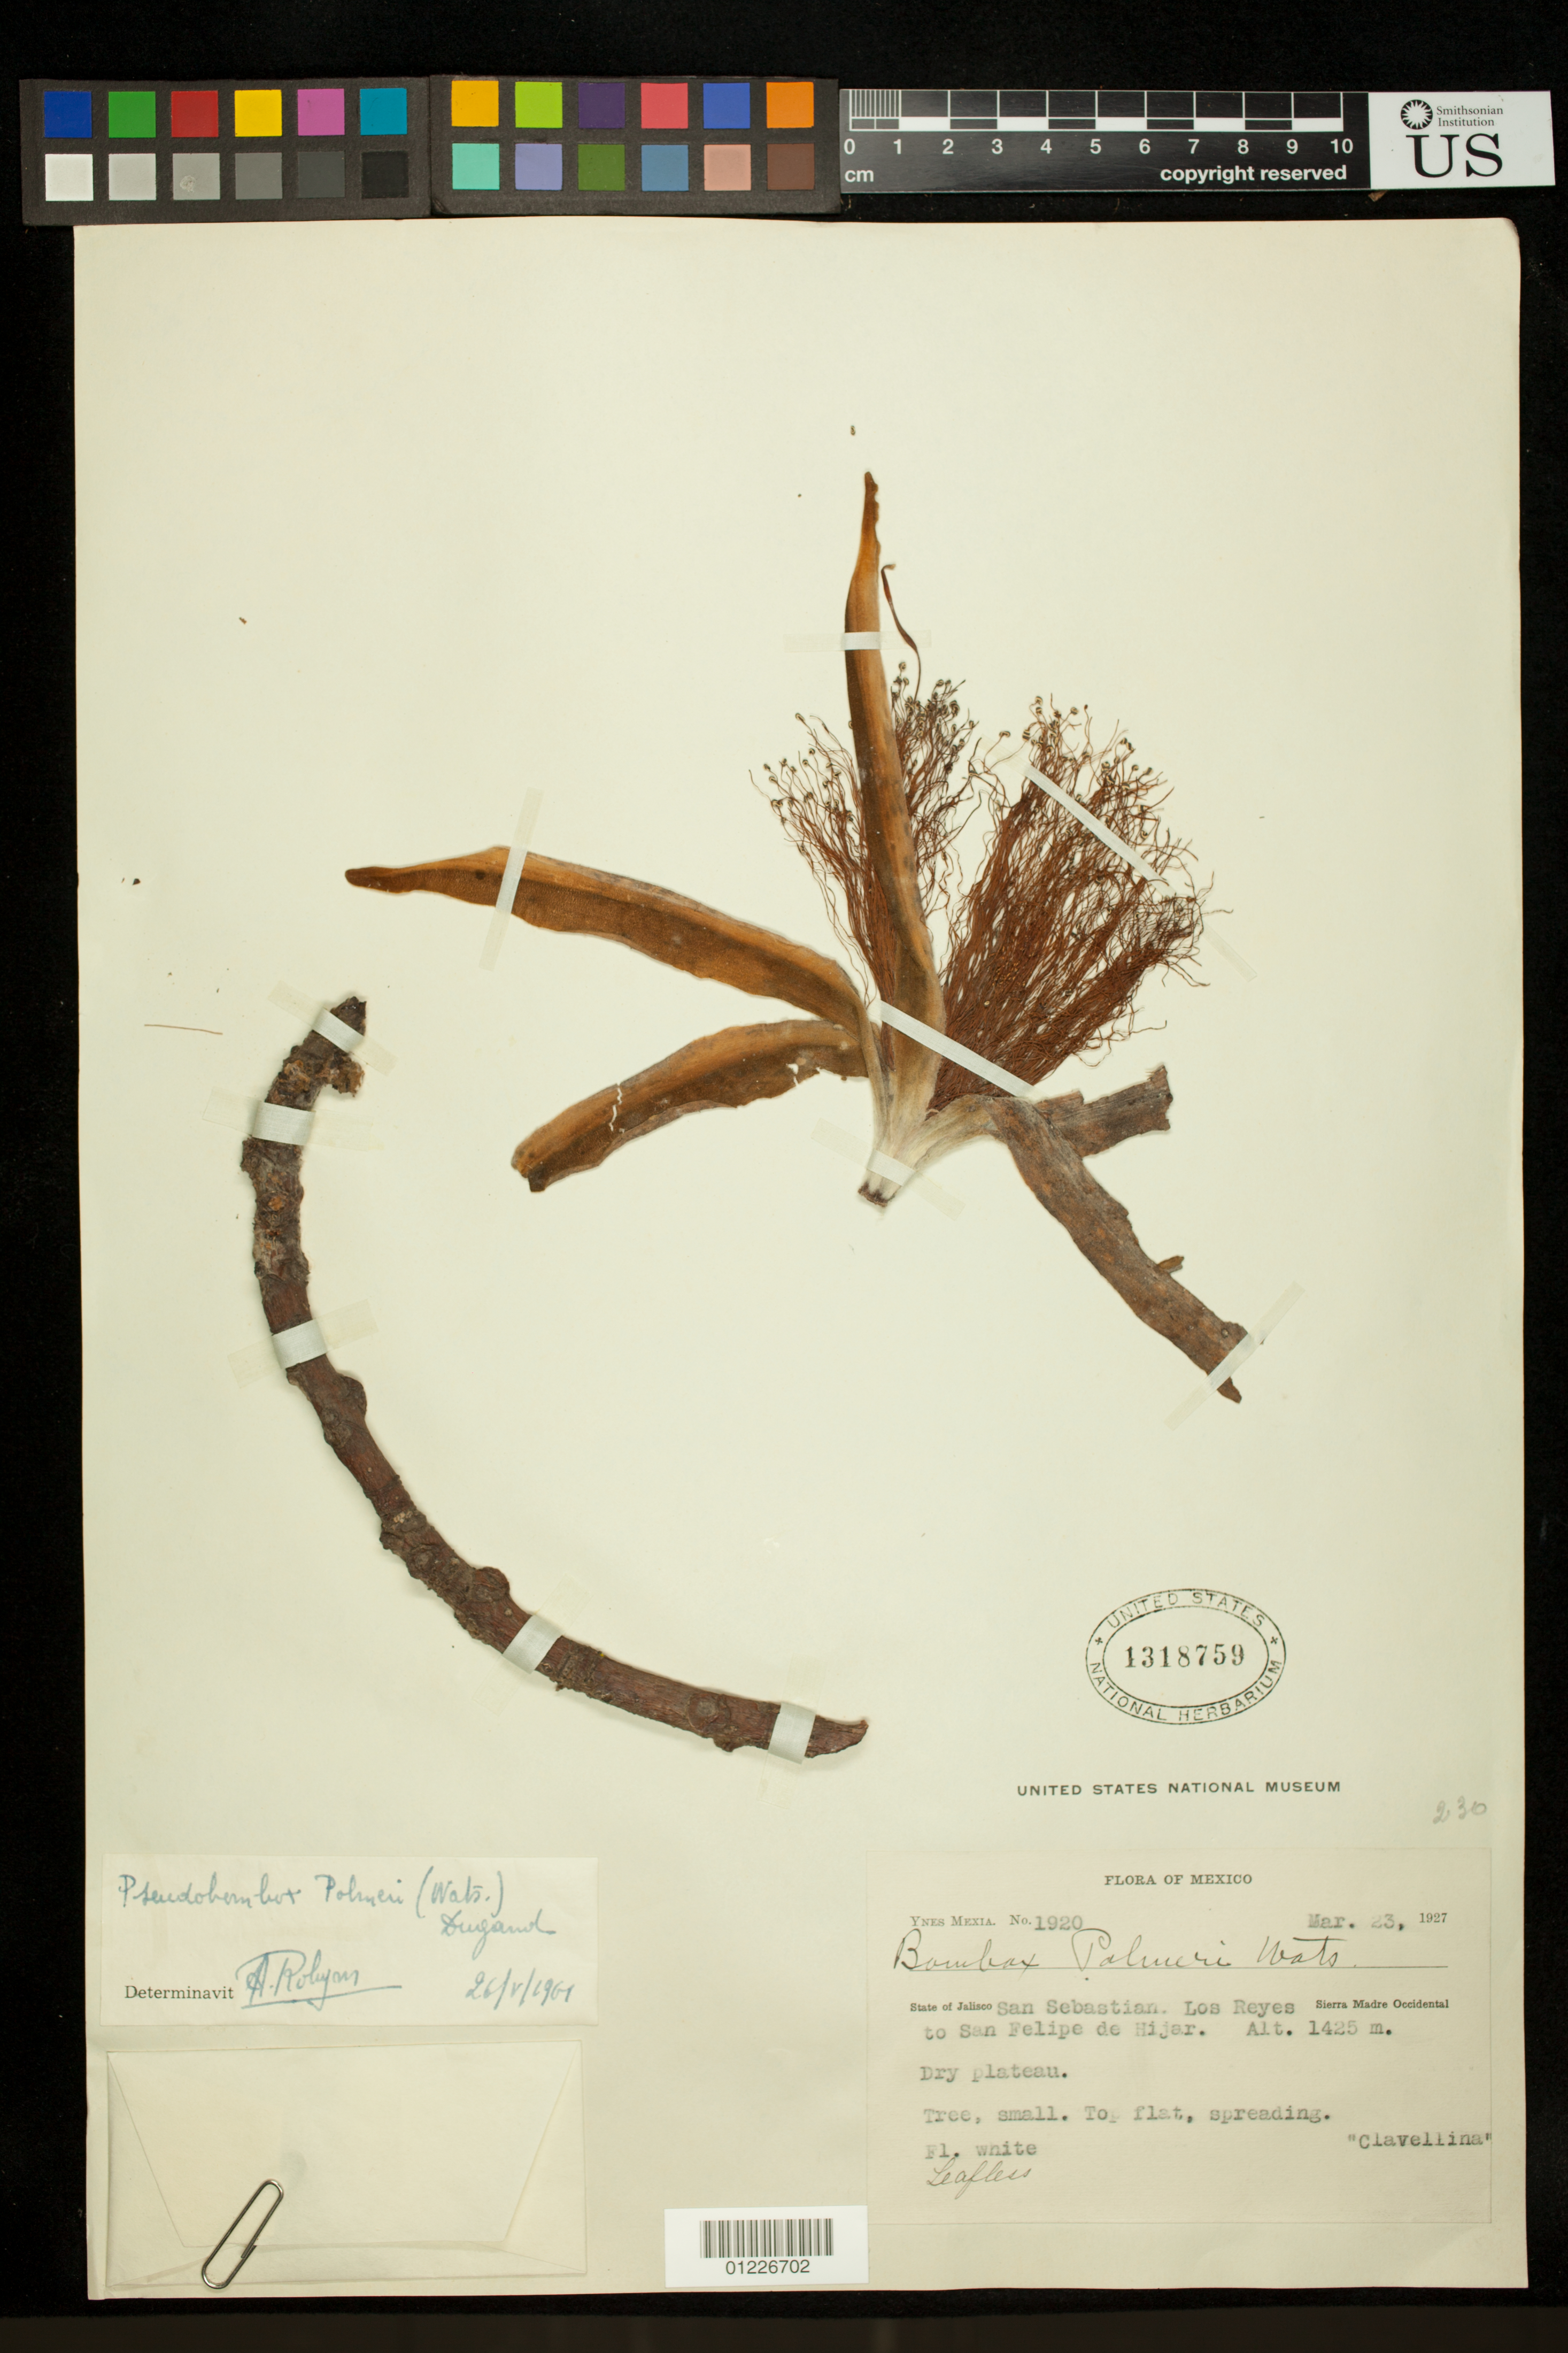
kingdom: Plantae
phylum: Tracheophyta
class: Magnoliopsida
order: Malvales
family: Malvaceae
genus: Pseudobombax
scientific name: Pseudobombax palmeri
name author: (S. Watson) Dugand G.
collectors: Y. Mexia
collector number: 1920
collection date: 1927-03-23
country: Mexico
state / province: Jalisco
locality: San Sebastian, Los Reyes to San Felipe de Hijar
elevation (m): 1425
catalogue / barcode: US 1318759